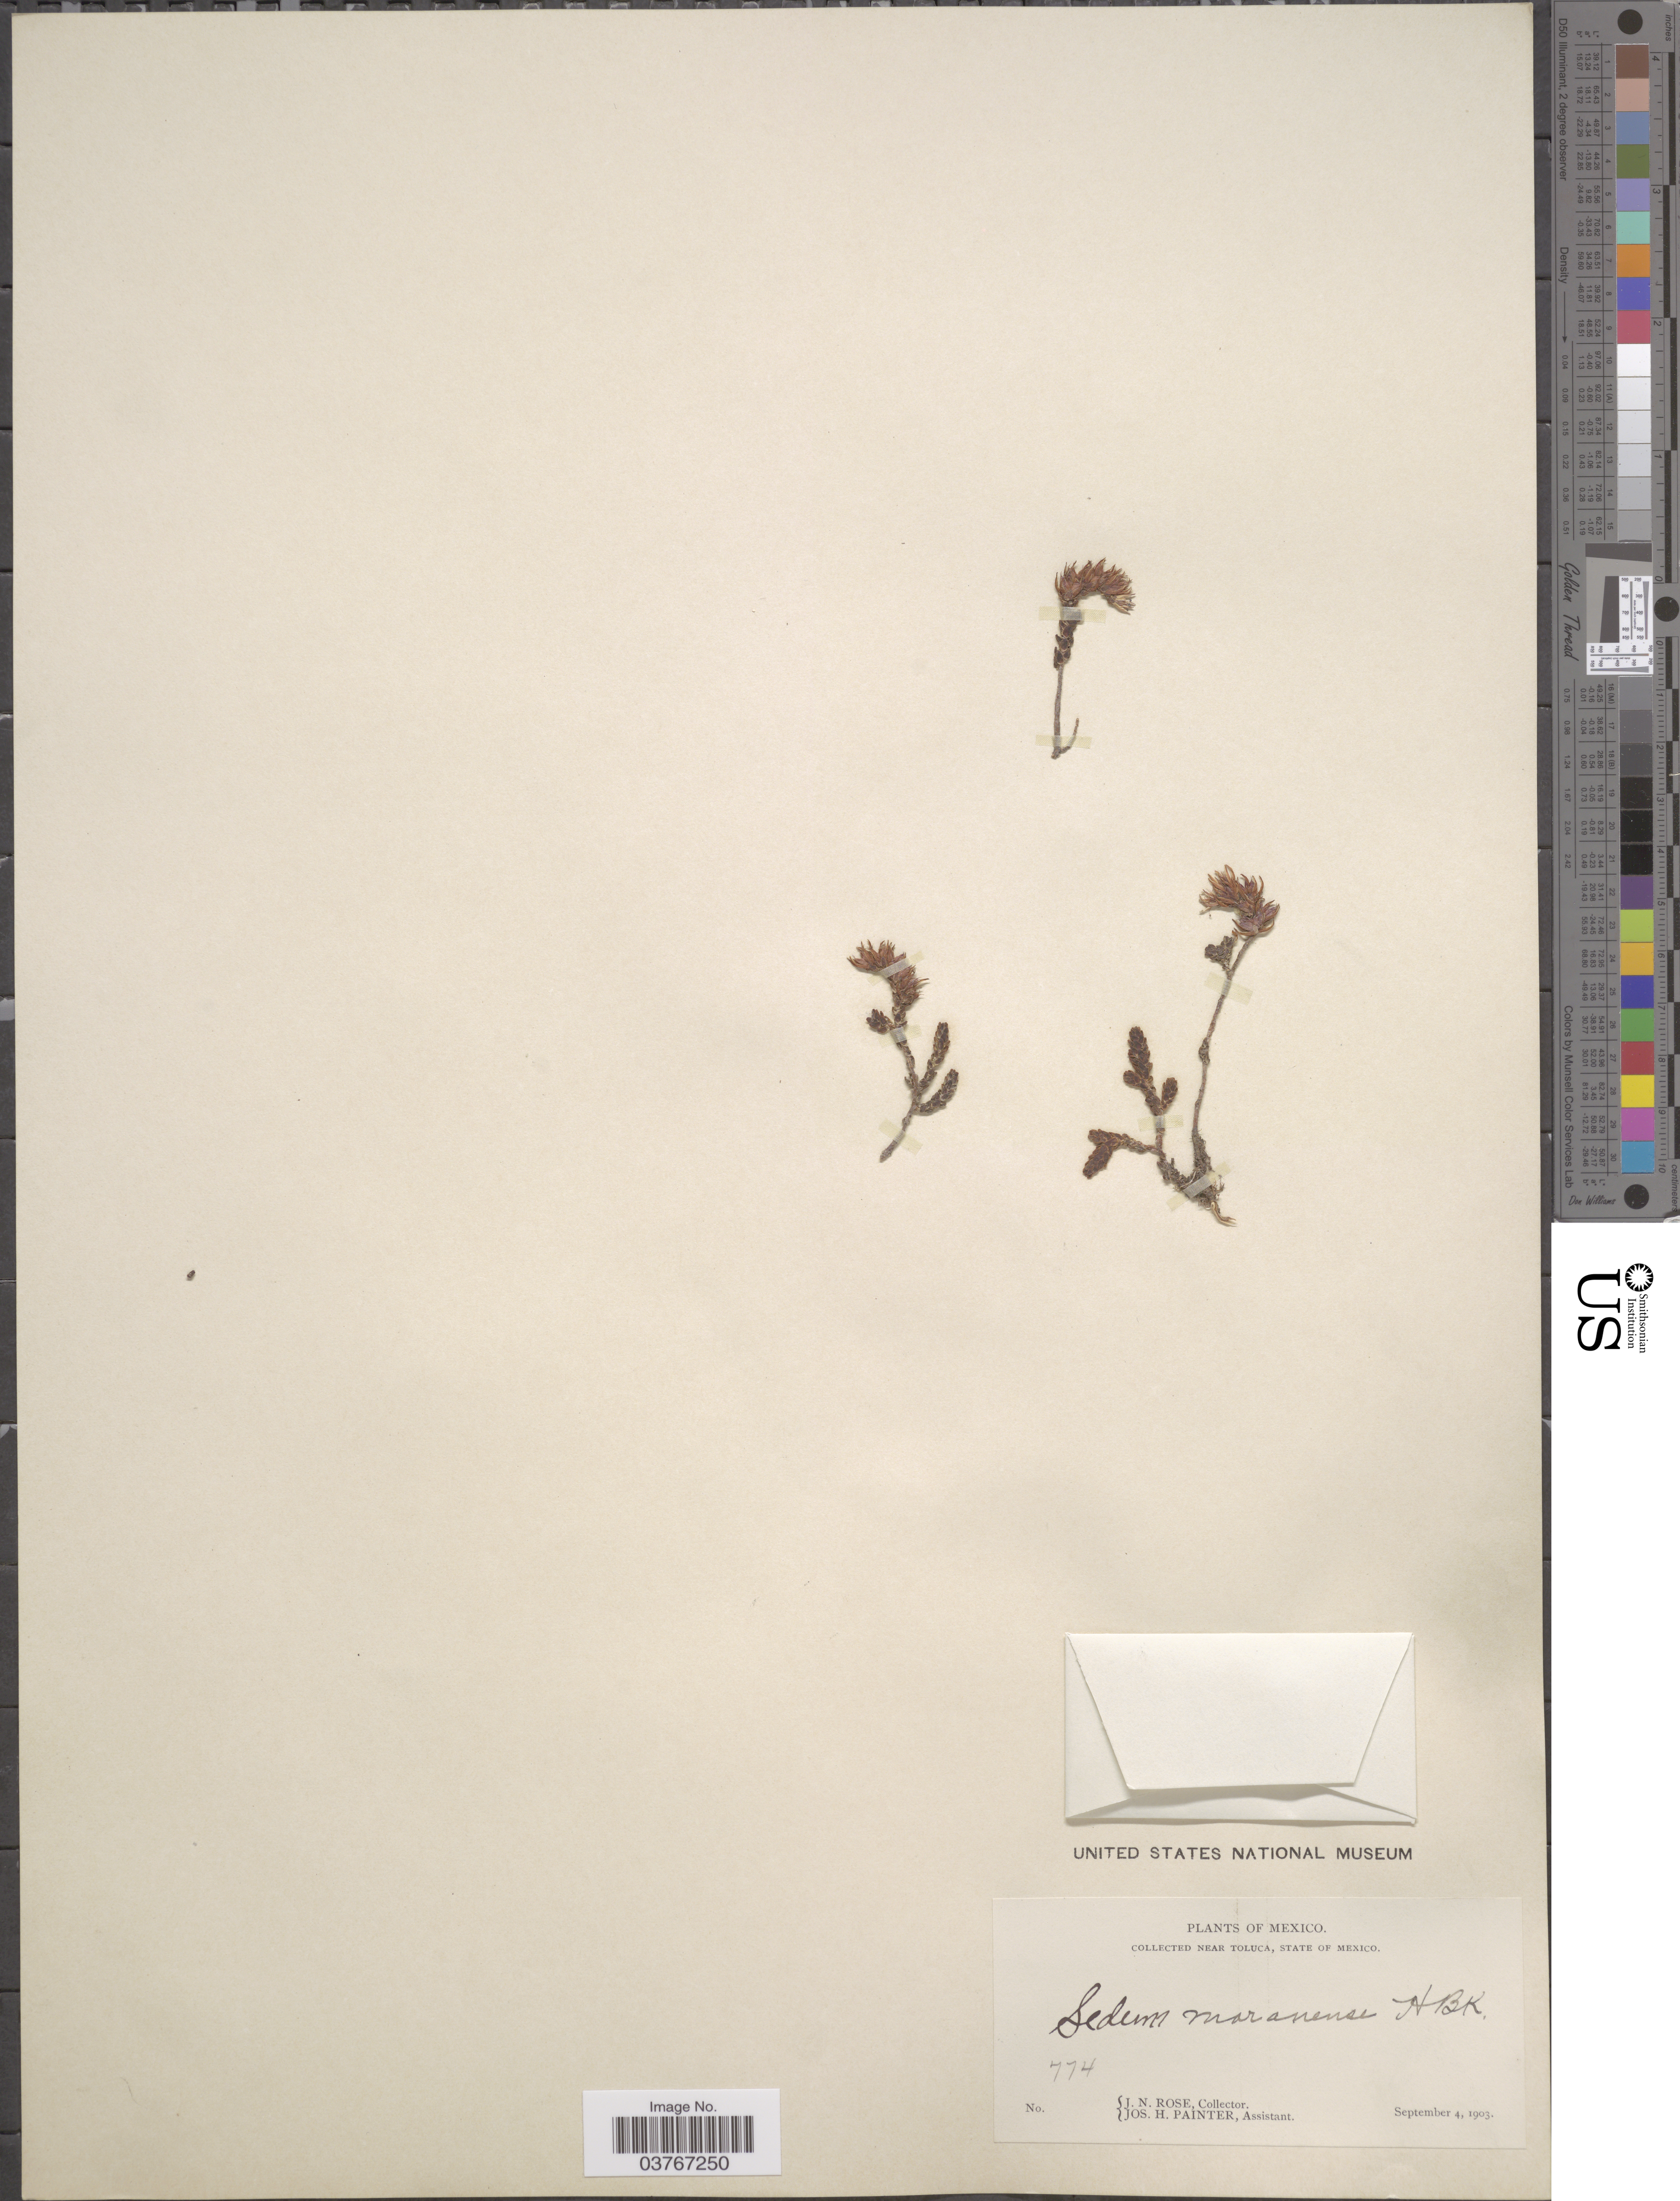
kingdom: Plantae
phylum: Tracheophyta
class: Magnoliopsida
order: Saxifragales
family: Crassulaceae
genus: Sedum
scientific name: Sedum moranense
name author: Kunth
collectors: J. N. Rose & J. H. Painter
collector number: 774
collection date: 1903-09-04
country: Mexico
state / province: México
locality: Near Toluca, State of Mexico.